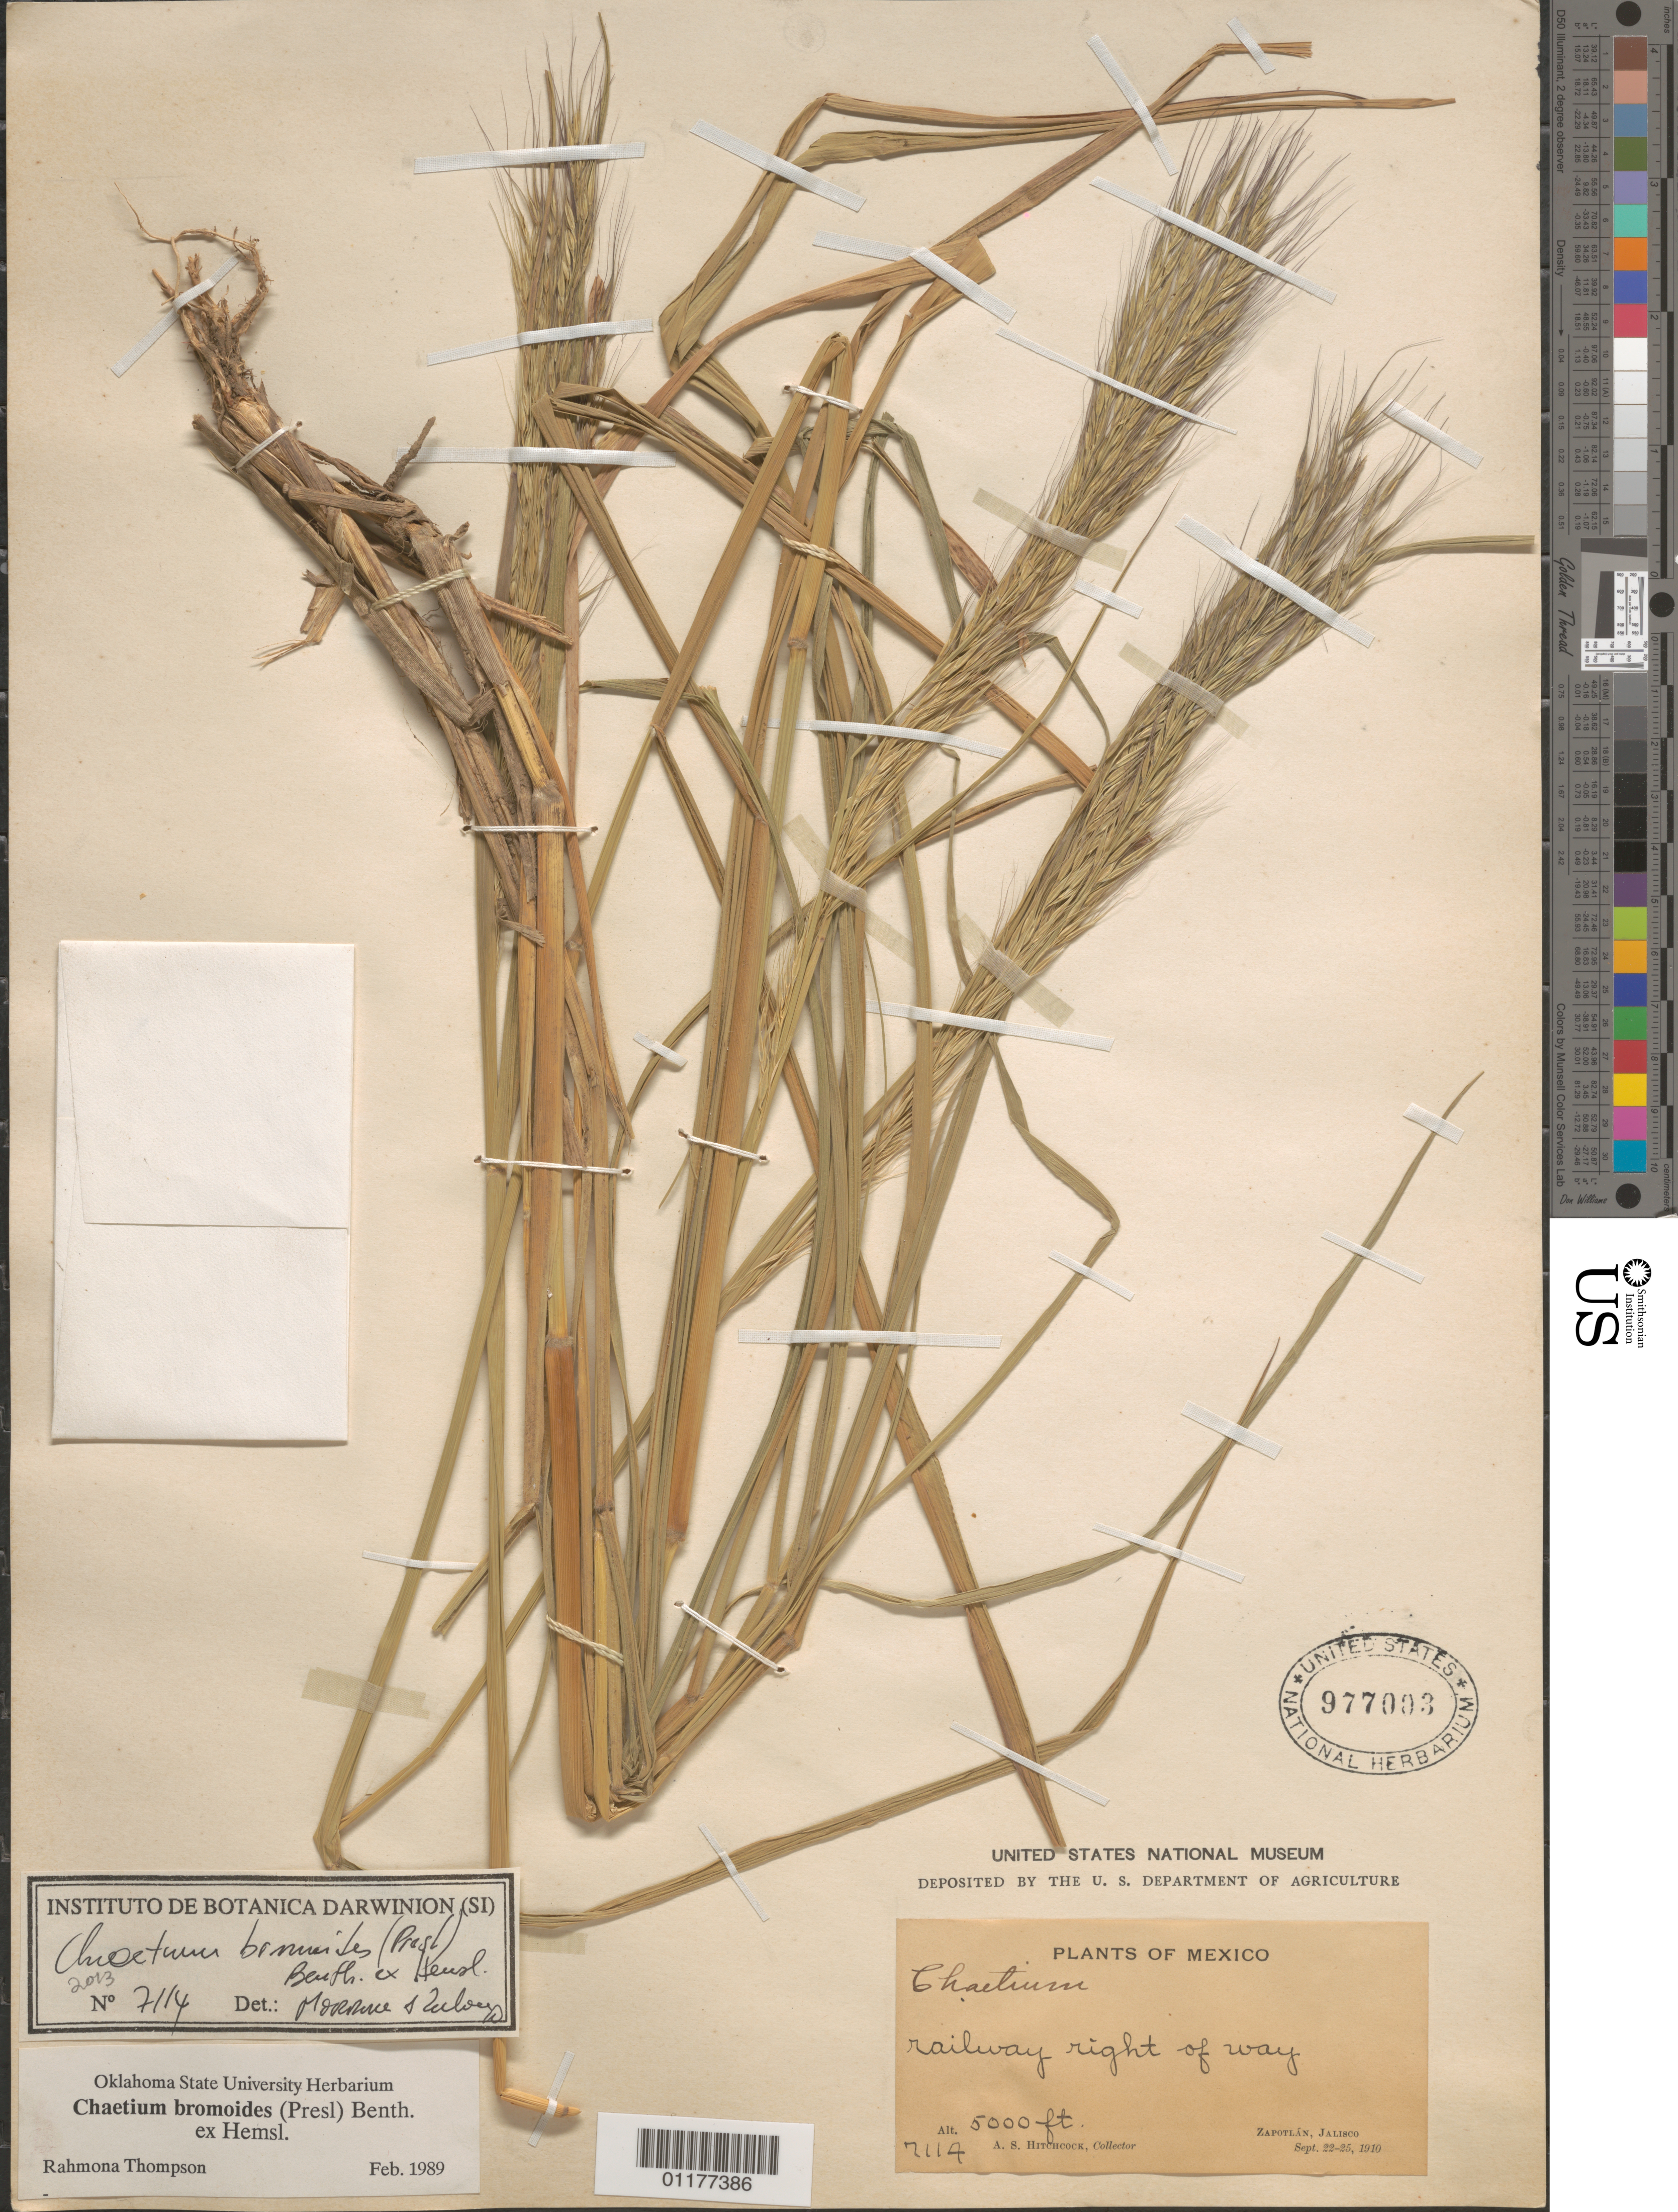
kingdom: Plantae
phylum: Tracheophyta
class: Liliopsida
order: Poales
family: Poaceae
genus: Chaetium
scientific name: Chaetium bromoides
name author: (J. Presl) Benth. ex Hemsl.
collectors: A. S. Hitchcock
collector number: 7114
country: Mexico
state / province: Jalisco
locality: Zapotlan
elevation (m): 1524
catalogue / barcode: US 977003